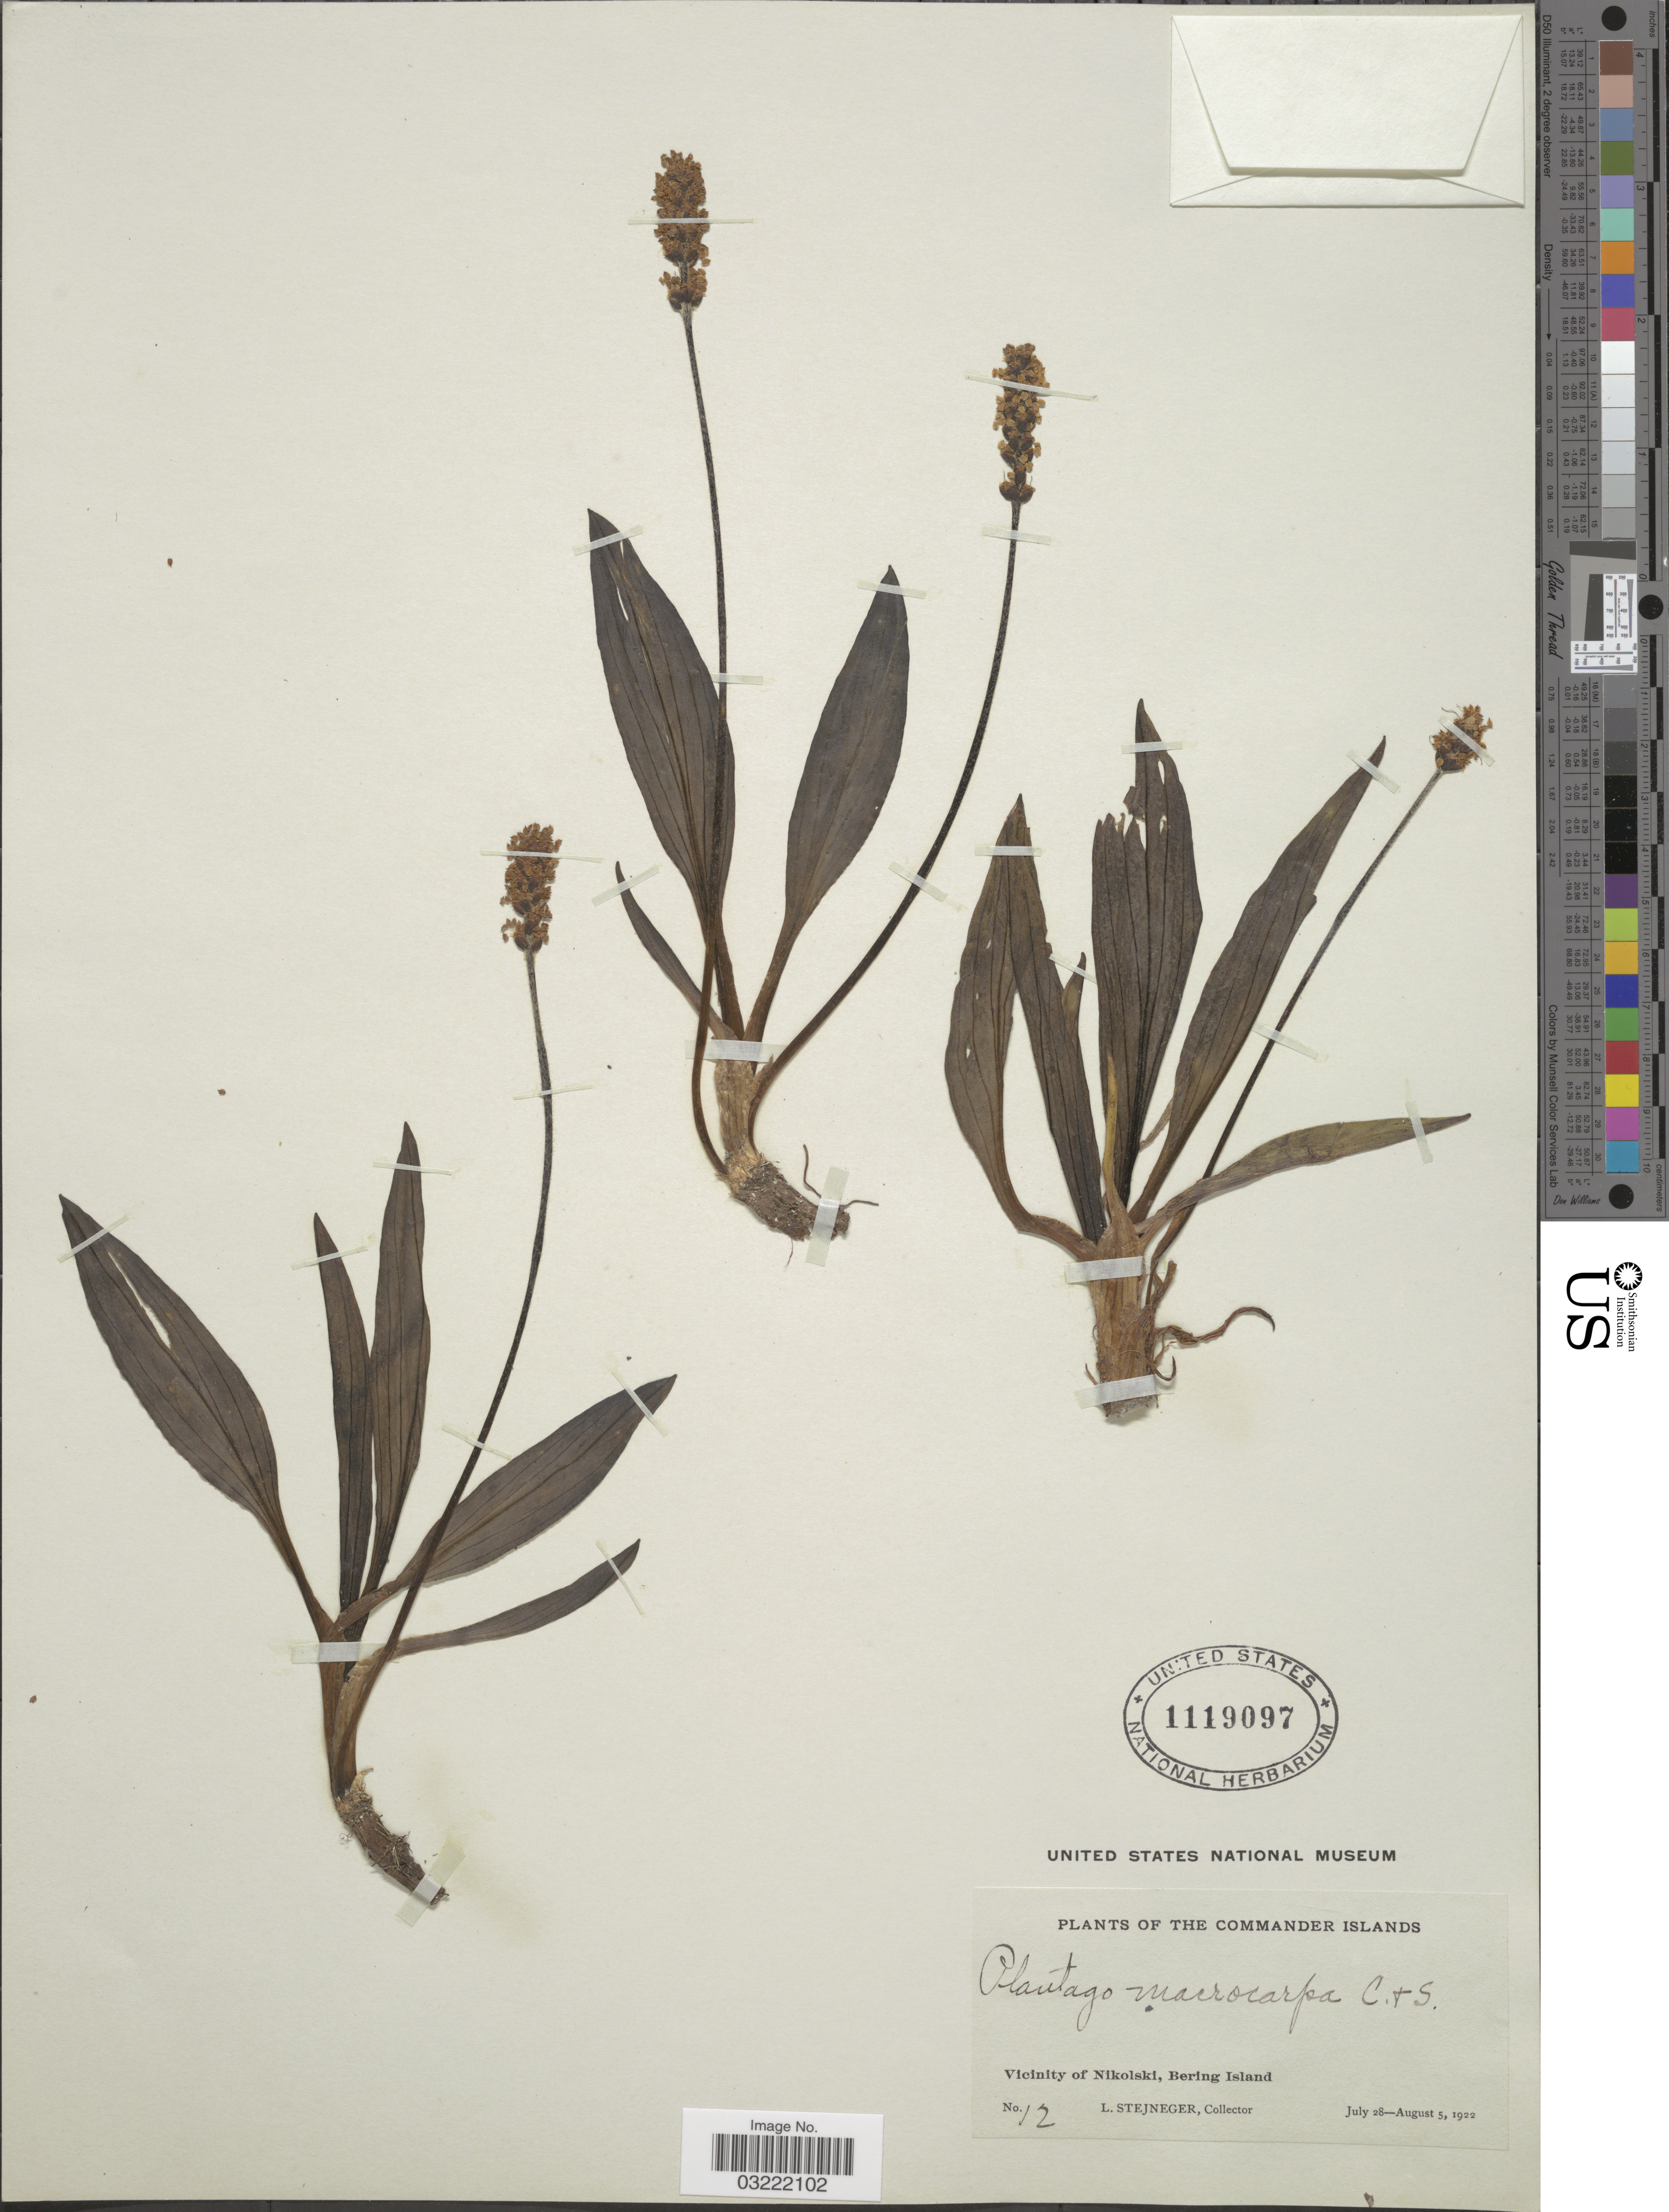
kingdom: Plantae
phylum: Tracheophyta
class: Magnoliopsida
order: Lamiales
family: Plantaginaceae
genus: Plantago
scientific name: Plantago macrocarpa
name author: Cham. & Schltdl.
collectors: L. Stejneger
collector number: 12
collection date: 1922-07-28/1922-08-05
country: Russian Federation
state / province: Kamchatka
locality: The Commander Islands. Vicinity of Nikolski, Bering Island.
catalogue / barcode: US 1119097